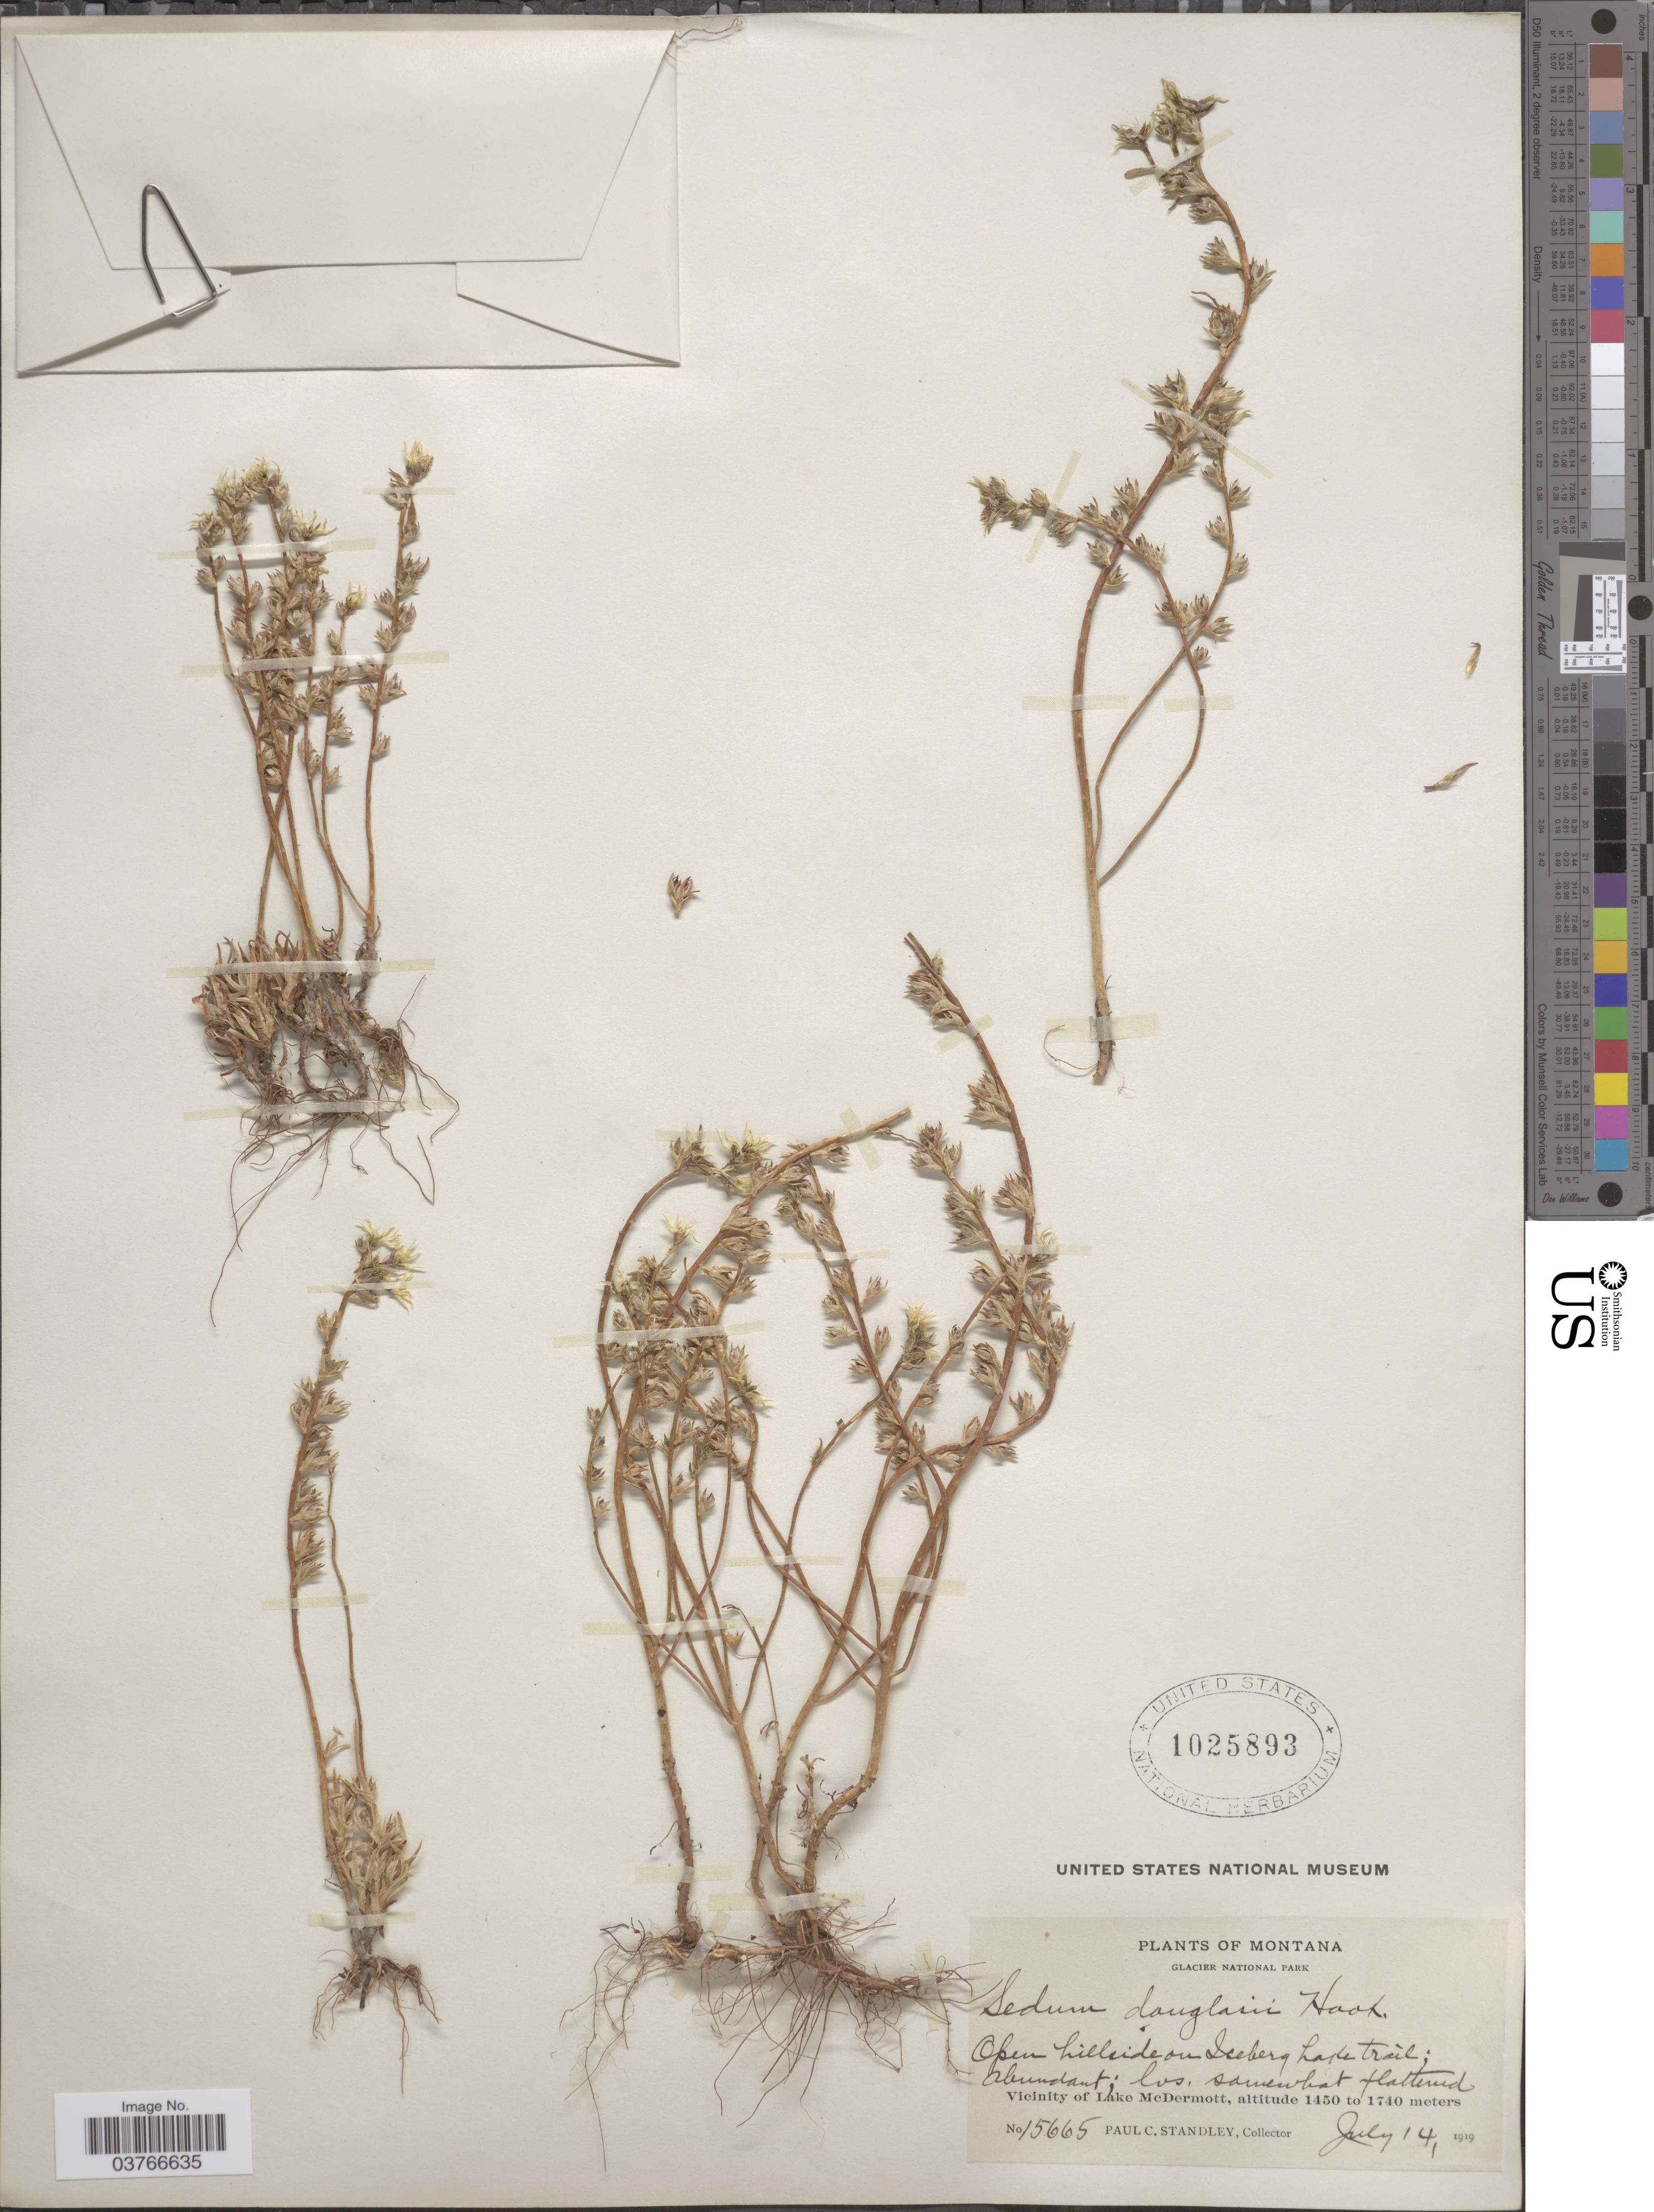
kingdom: Plantae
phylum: Tracheophyta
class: Magnoliopsida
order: Saxifragales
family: Crassulaceae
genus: Sedum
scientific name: Sedum stenopetalum var. stenopetalum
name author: Pursh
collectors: P. C. Standley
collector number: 15665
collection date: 1919-07-14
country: United States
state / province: Montana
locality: Glacier National Park. Open hillside on Iceberg Lake trail. Vicinity of Lake McDermott.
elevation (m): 1450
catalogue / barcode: US 1025893